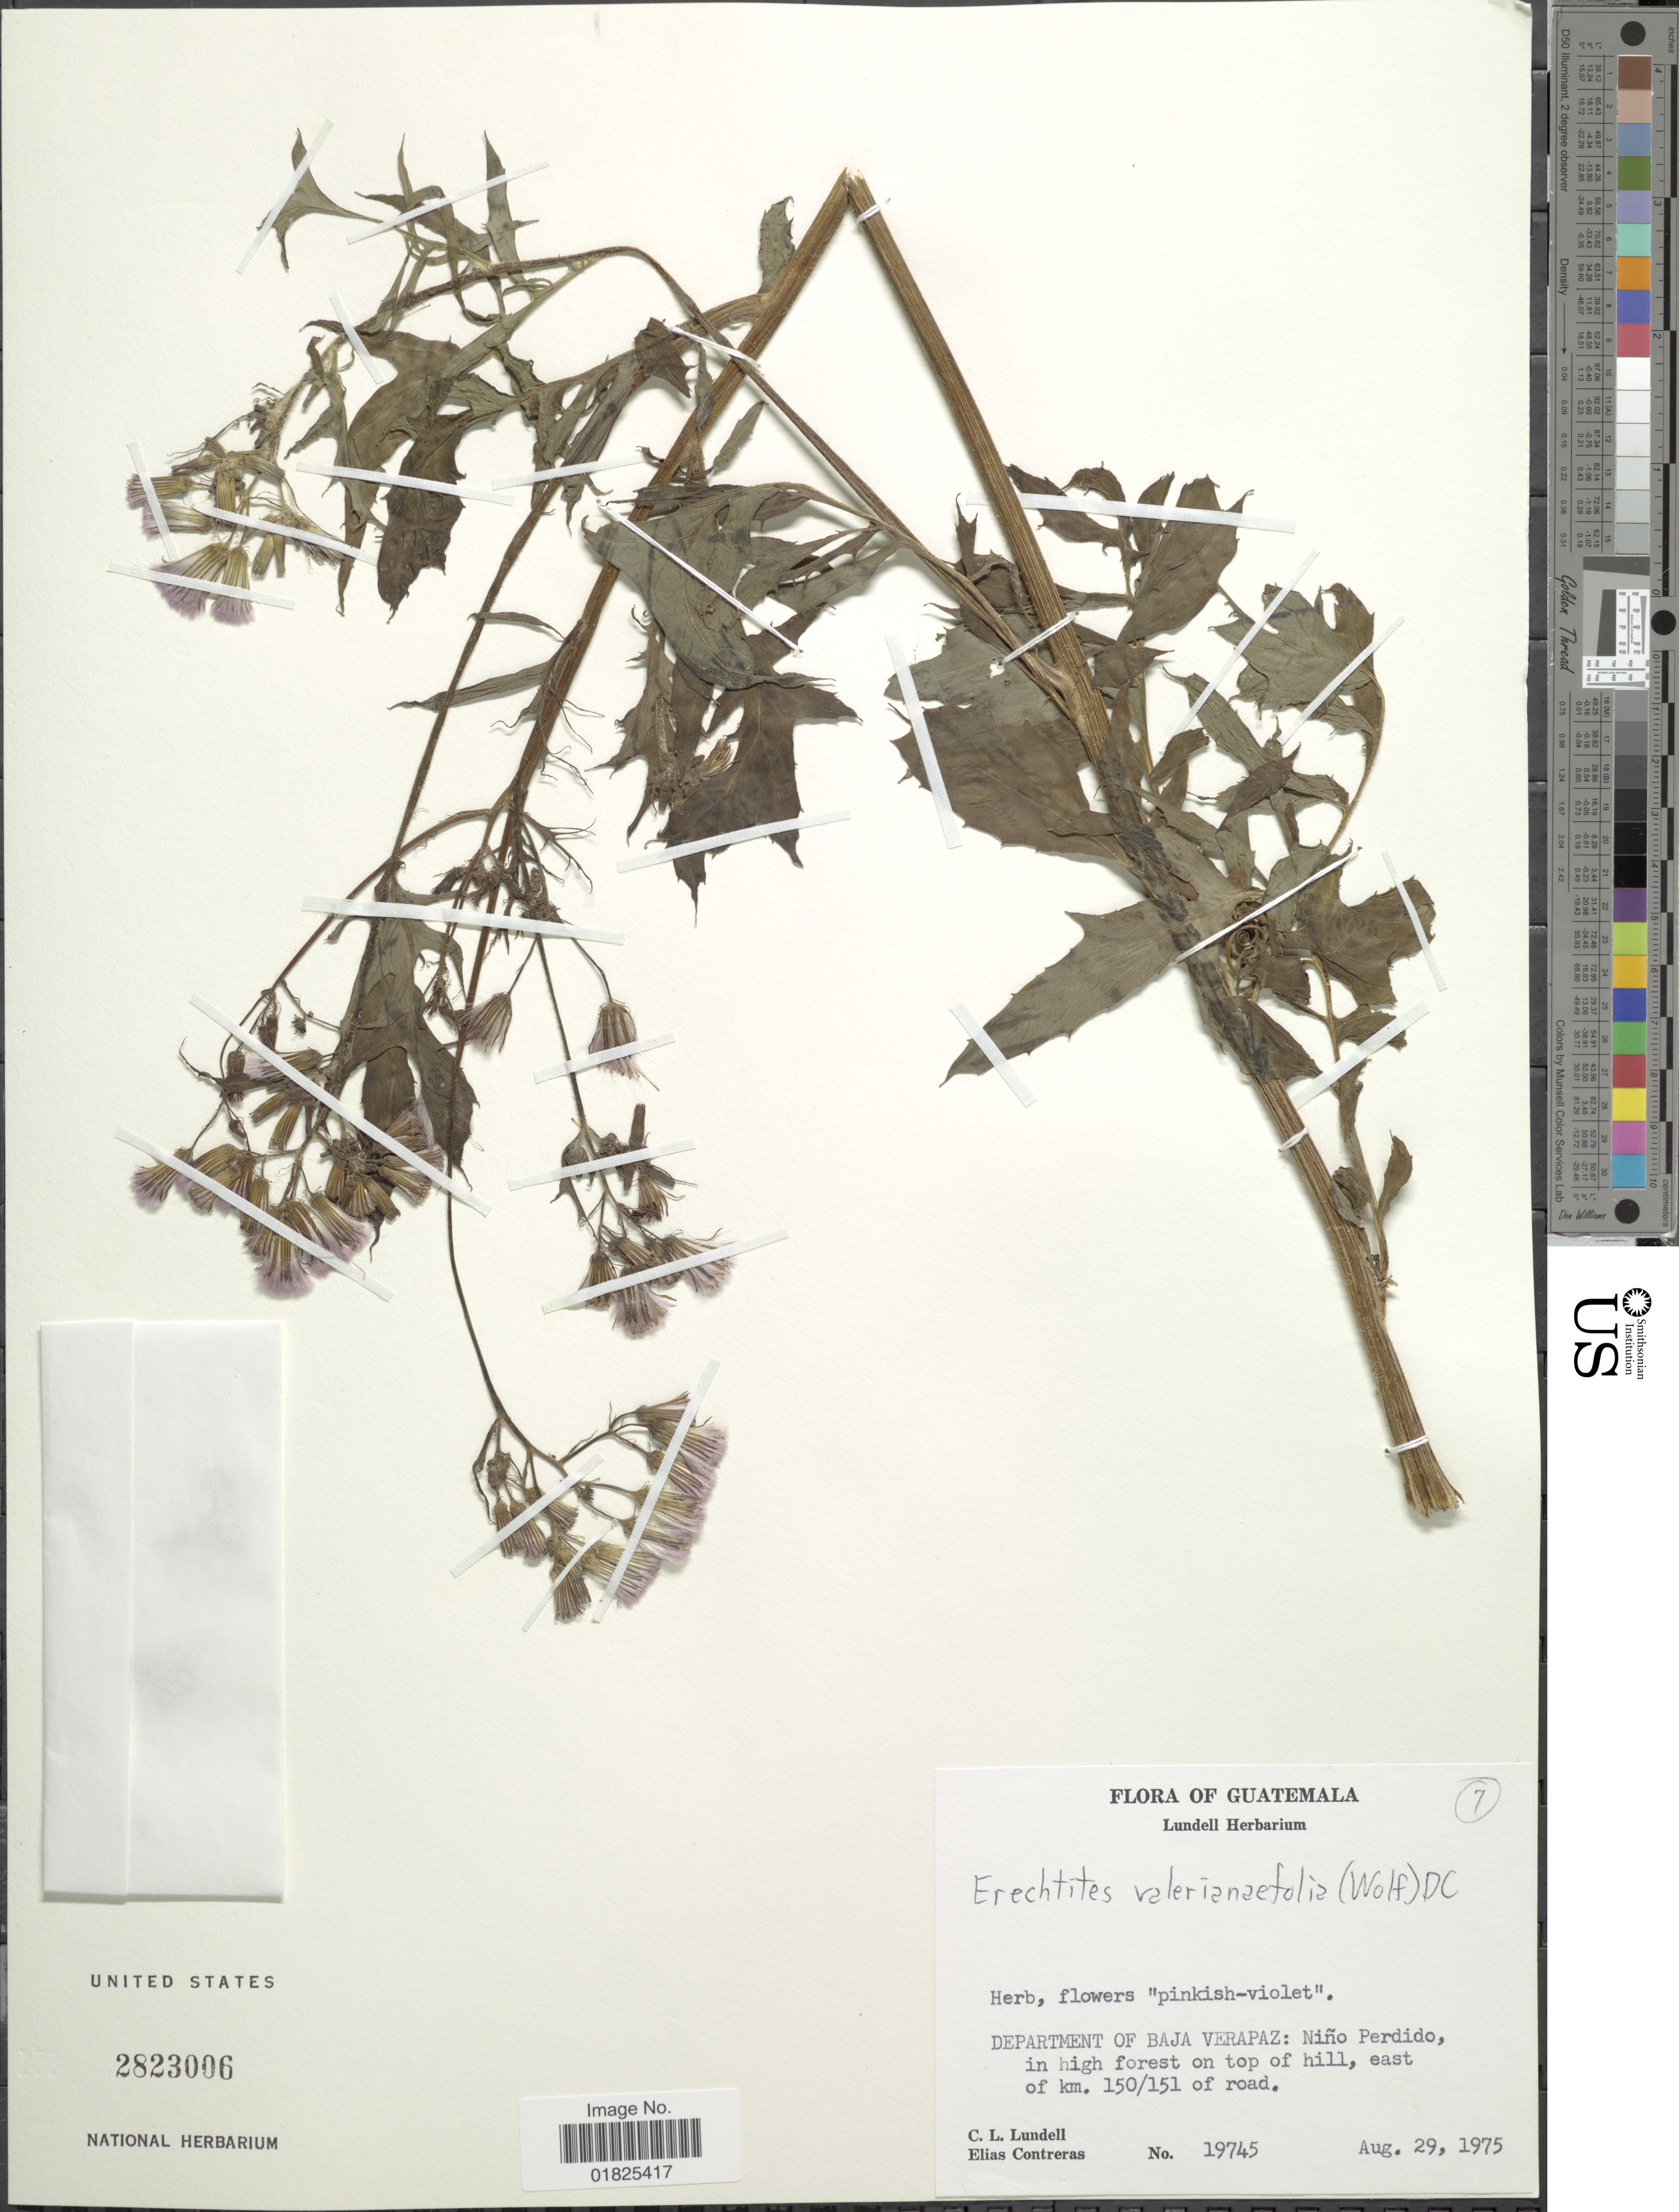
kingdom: Plantae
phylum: Tracheophyta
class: Magnoliopsida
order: Asterales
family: Asteraceae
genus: Erechtites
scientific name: Erechtites valerianifolius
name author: (Link ex Spreng.) DC.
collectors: C. L. Lundell & E. Contreras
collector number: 19745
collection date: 1975-08-29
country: Guatemala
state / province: Baja Verapaz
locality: Nino Pedido, in high forest on top of hill, east of km. 150/151 of road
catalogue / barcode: US 2823006